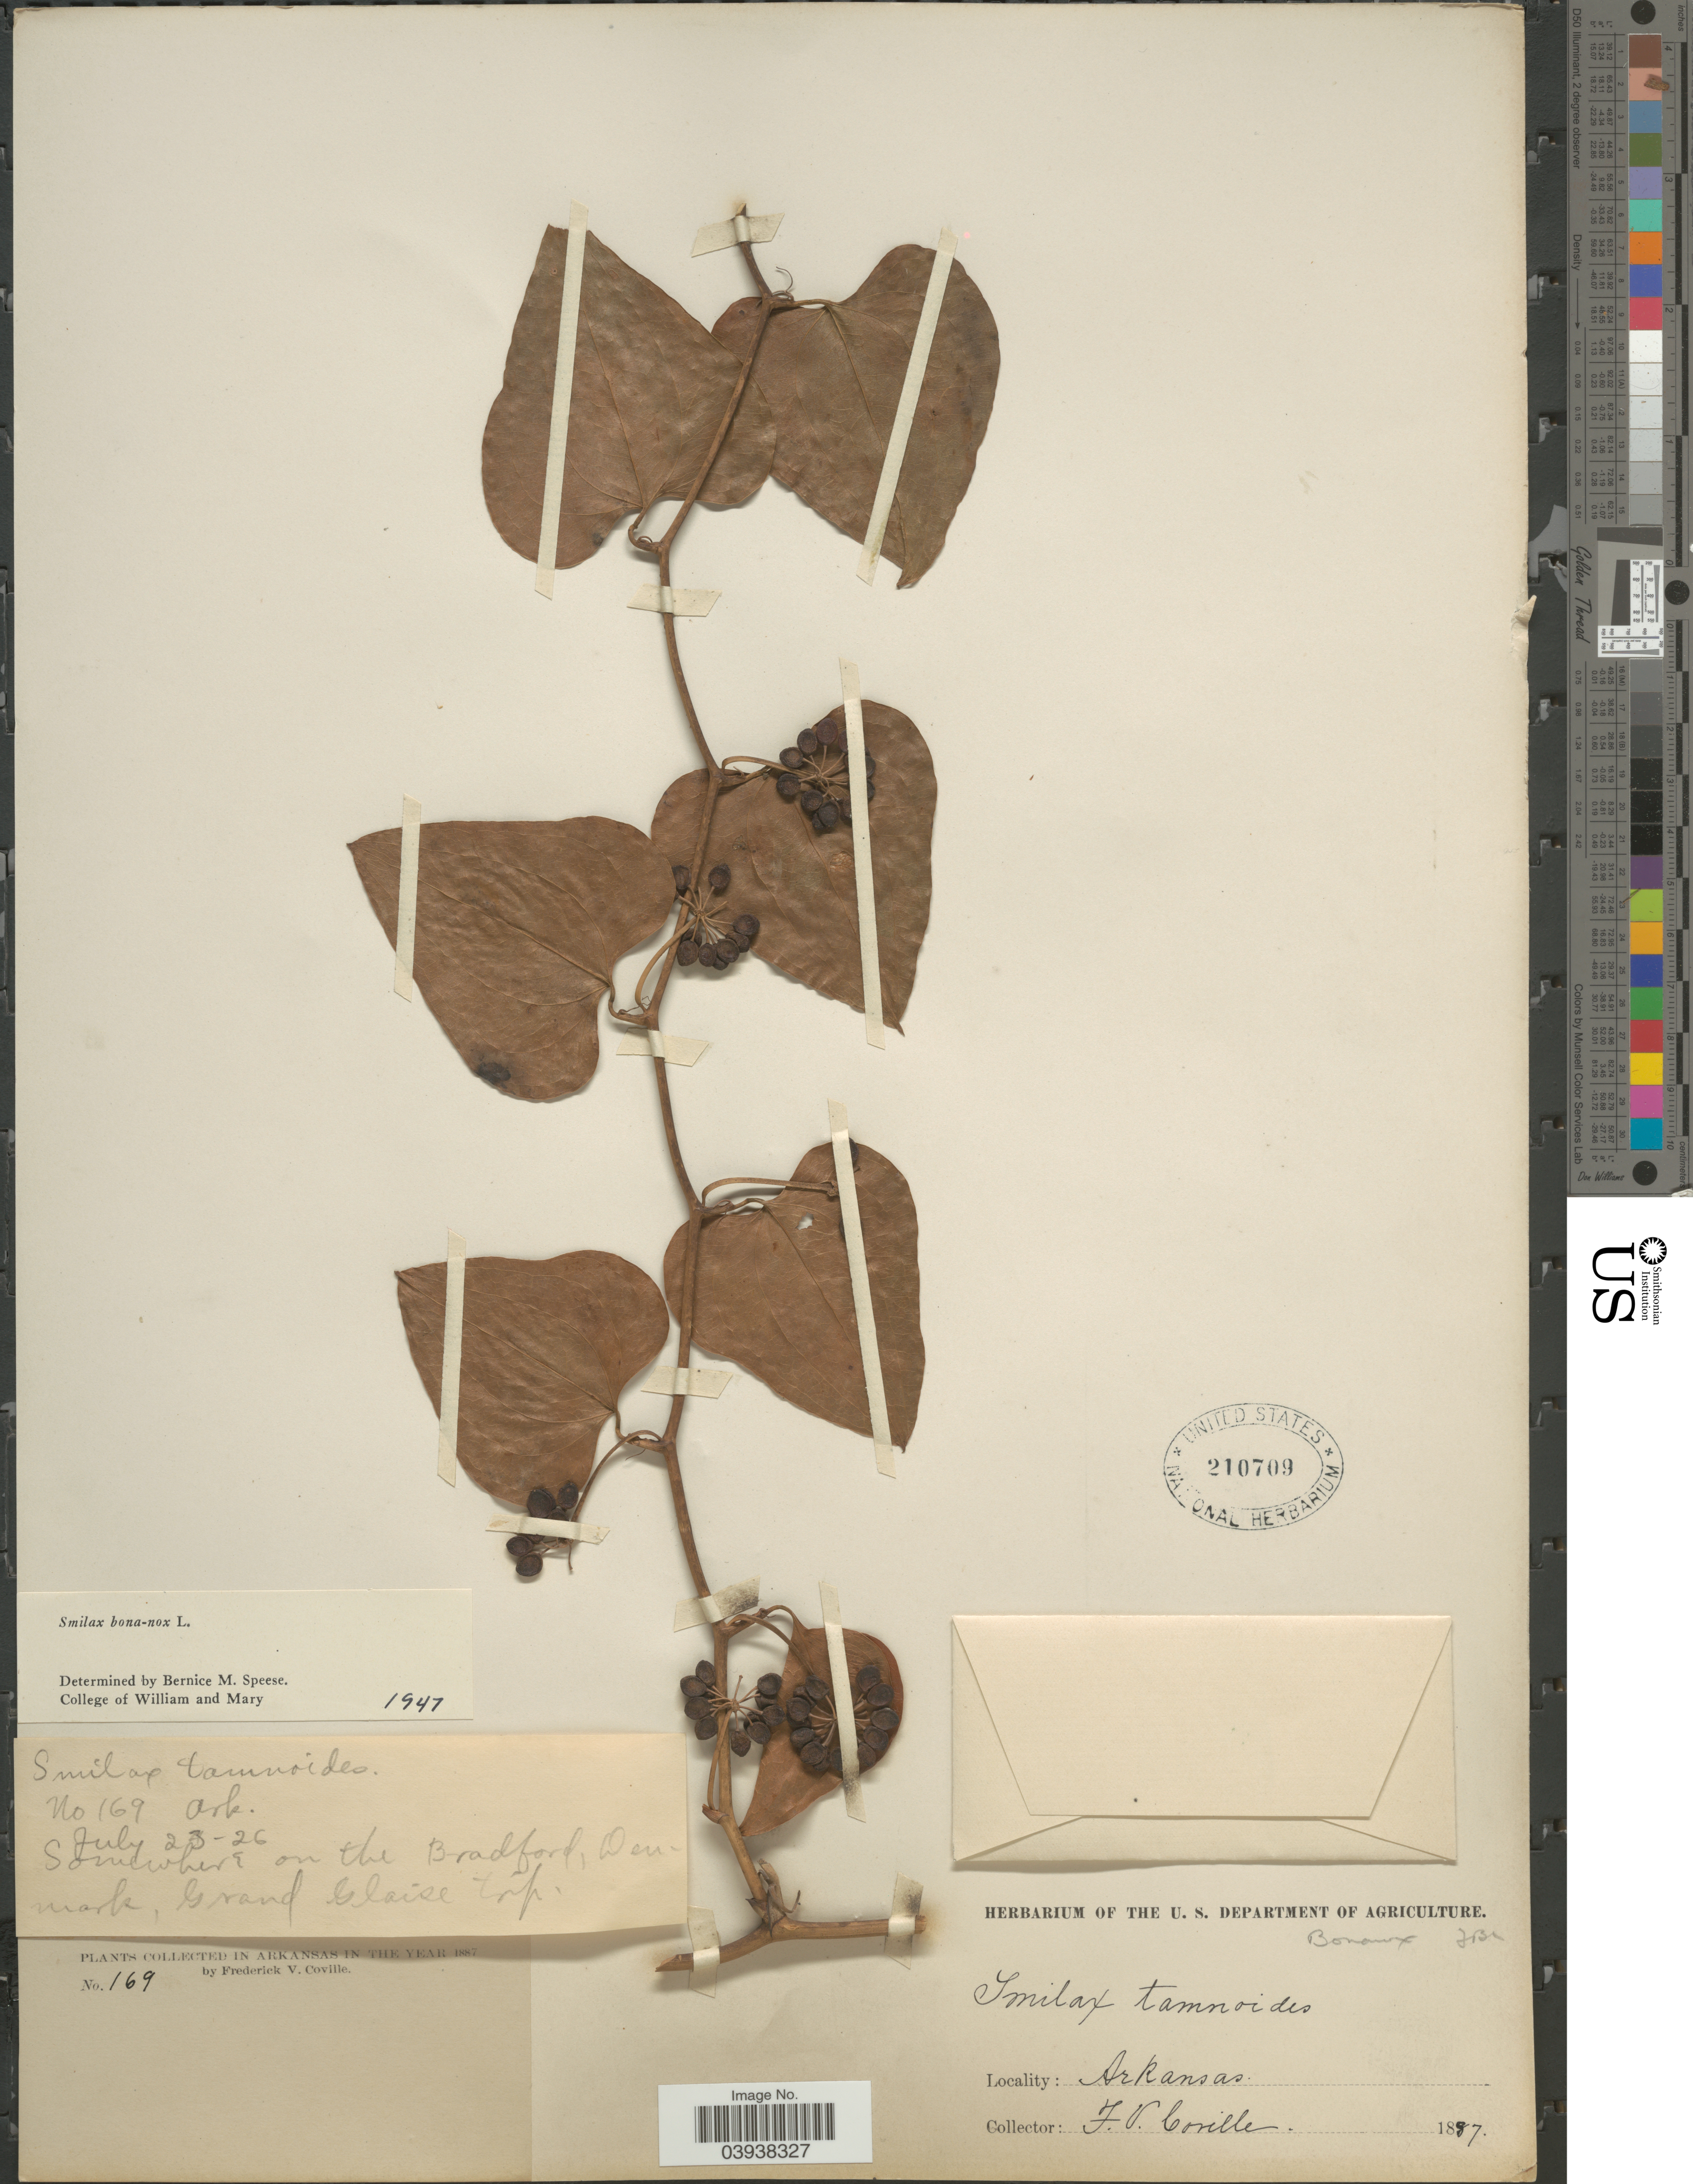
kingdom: Plantae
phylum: Tracheophyta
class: Liliopsida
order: Liliales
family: Smilacaceae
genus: Smilax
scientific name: Smilax bona-nox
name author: L.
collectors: F. V. Coville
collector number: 169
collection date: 1887-07-23/1887-07-26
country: United States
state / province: Arkansas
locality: Somewhere on the Bradford, Denmark, Grand Glaise twp.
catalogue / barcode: US 210709